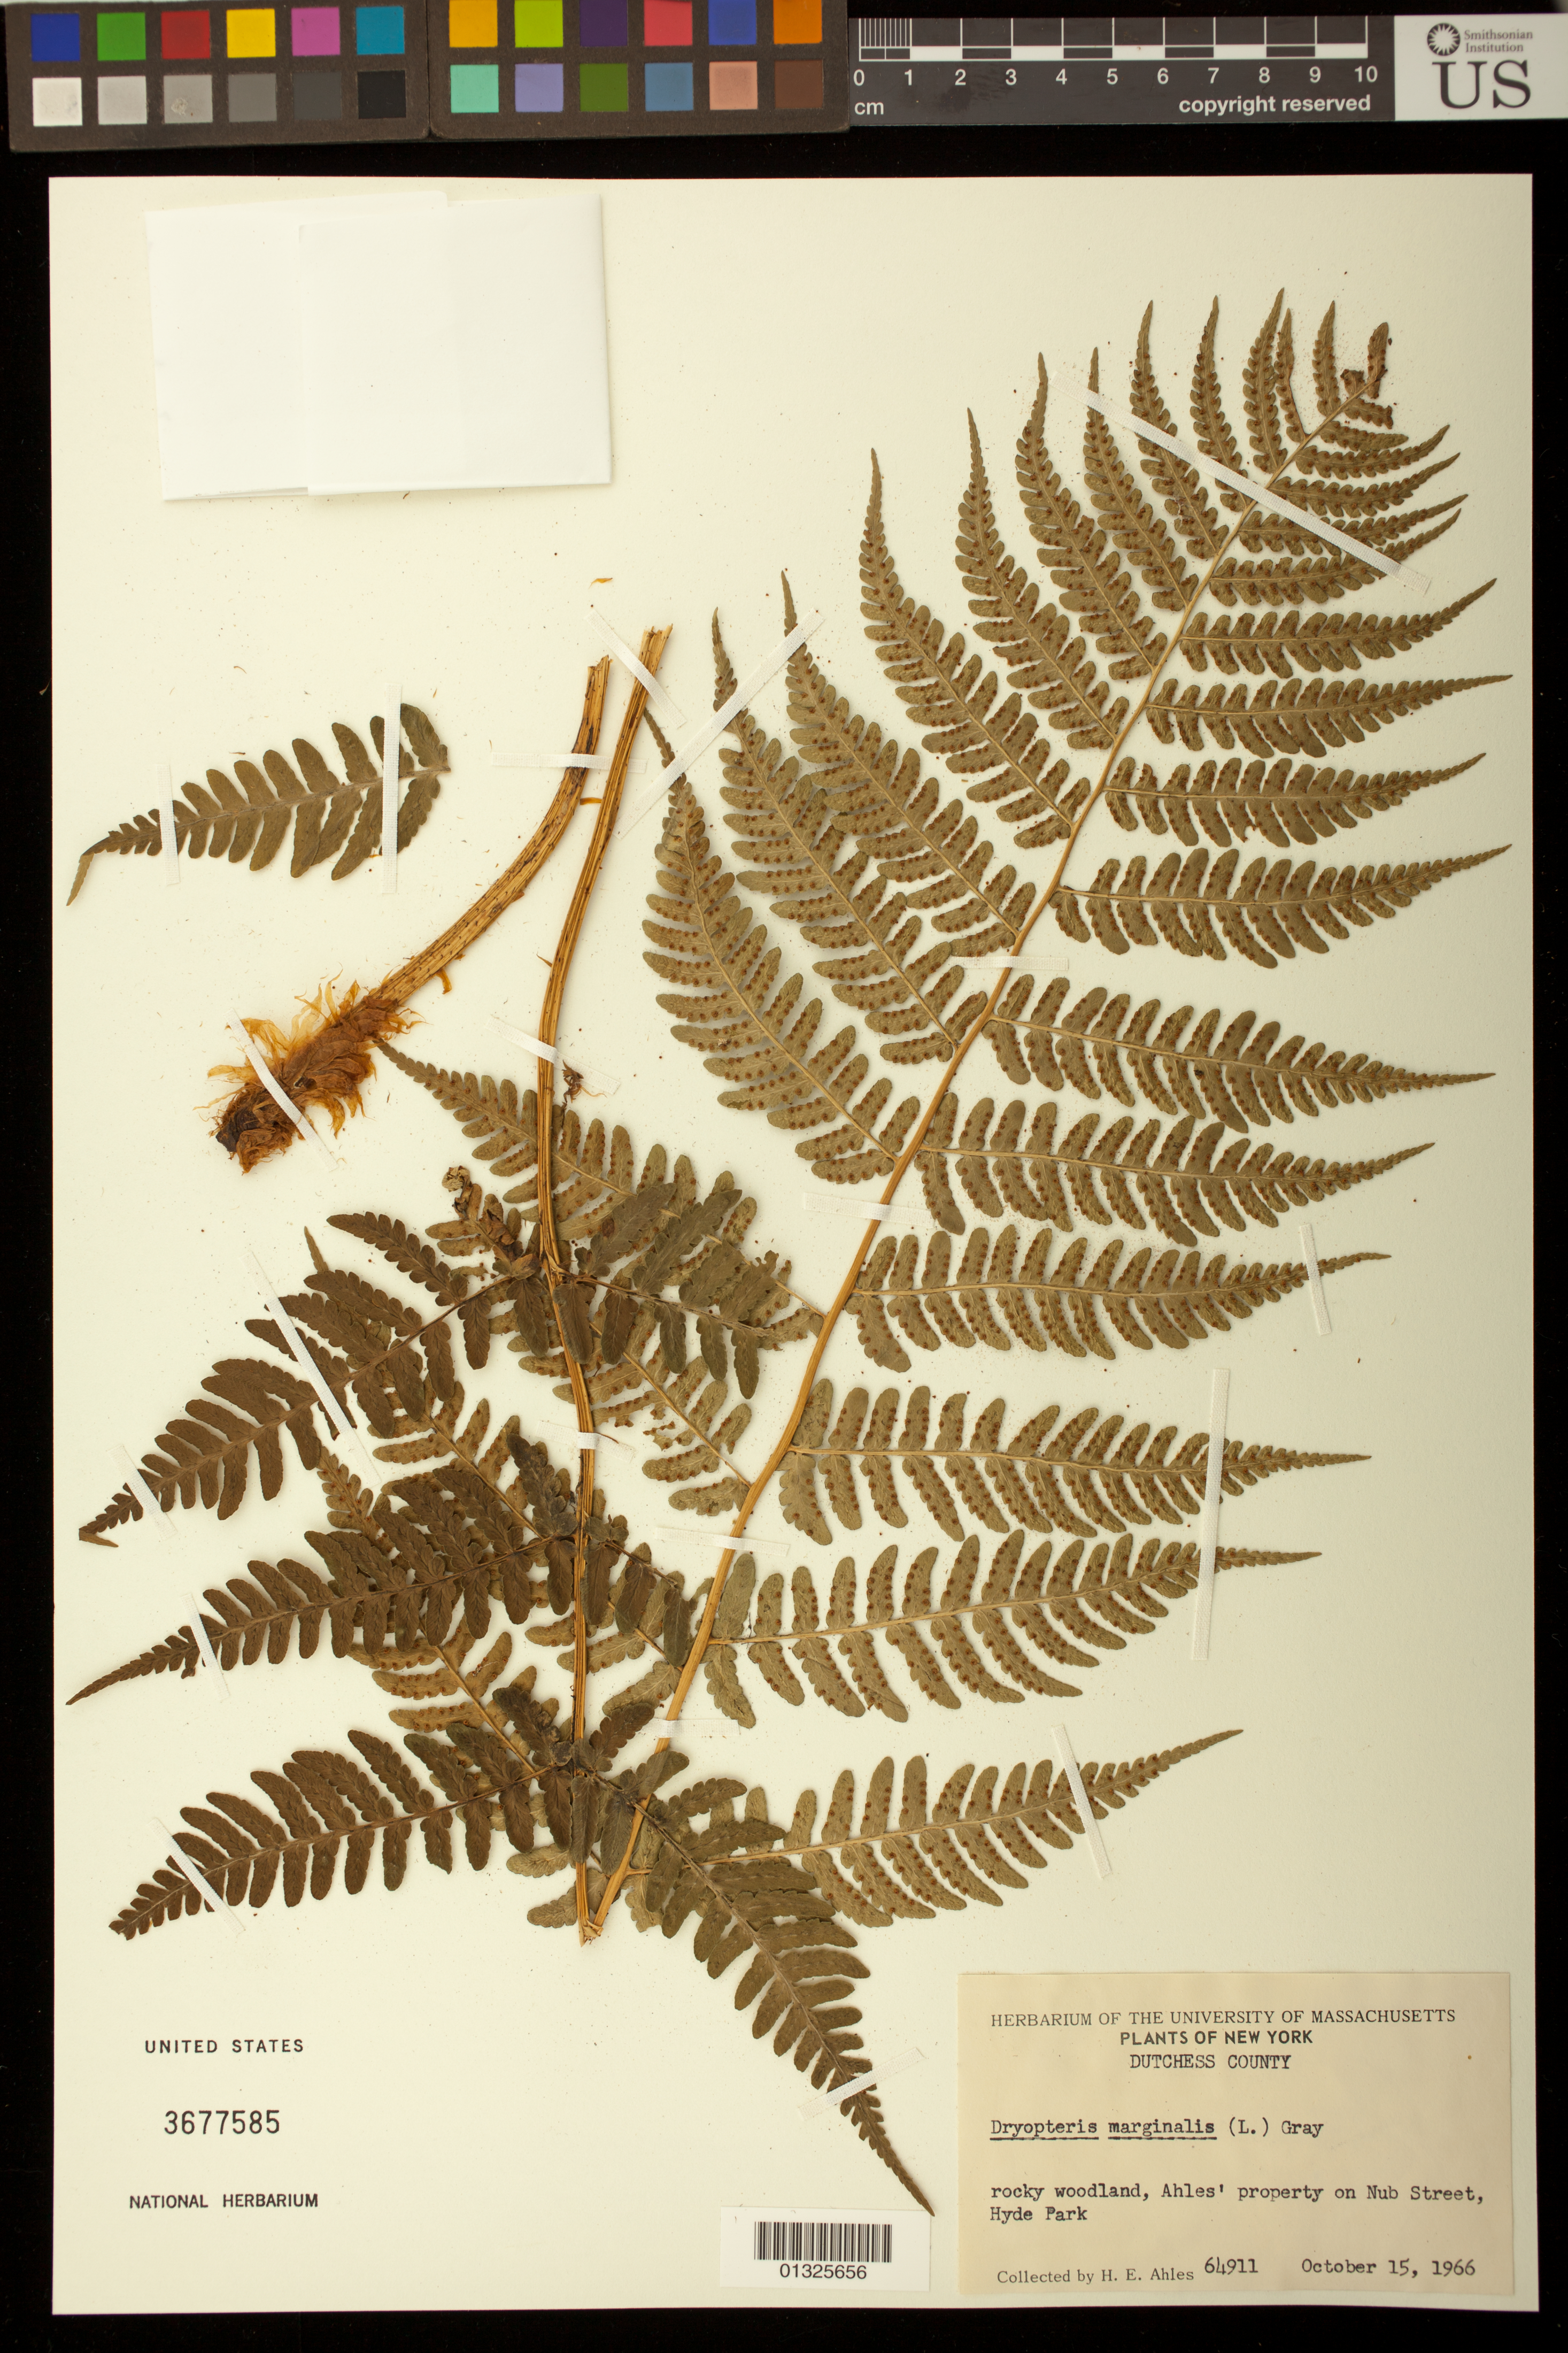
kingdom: Plantae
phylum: Tracheophyta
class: Polypodiopsida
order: Polypodiales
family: Dryopteridaceae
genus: Dryopteris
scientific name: Dryopteris marginalis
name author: (L.) A. Gray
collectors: H. E. Ahles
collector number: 64911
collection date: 1966-10-15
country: United States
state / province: New York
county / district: Dutchess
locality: Ahles' property on Nub Street, Hyde Park.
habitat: rocky woodland.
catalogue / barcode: US 3677585